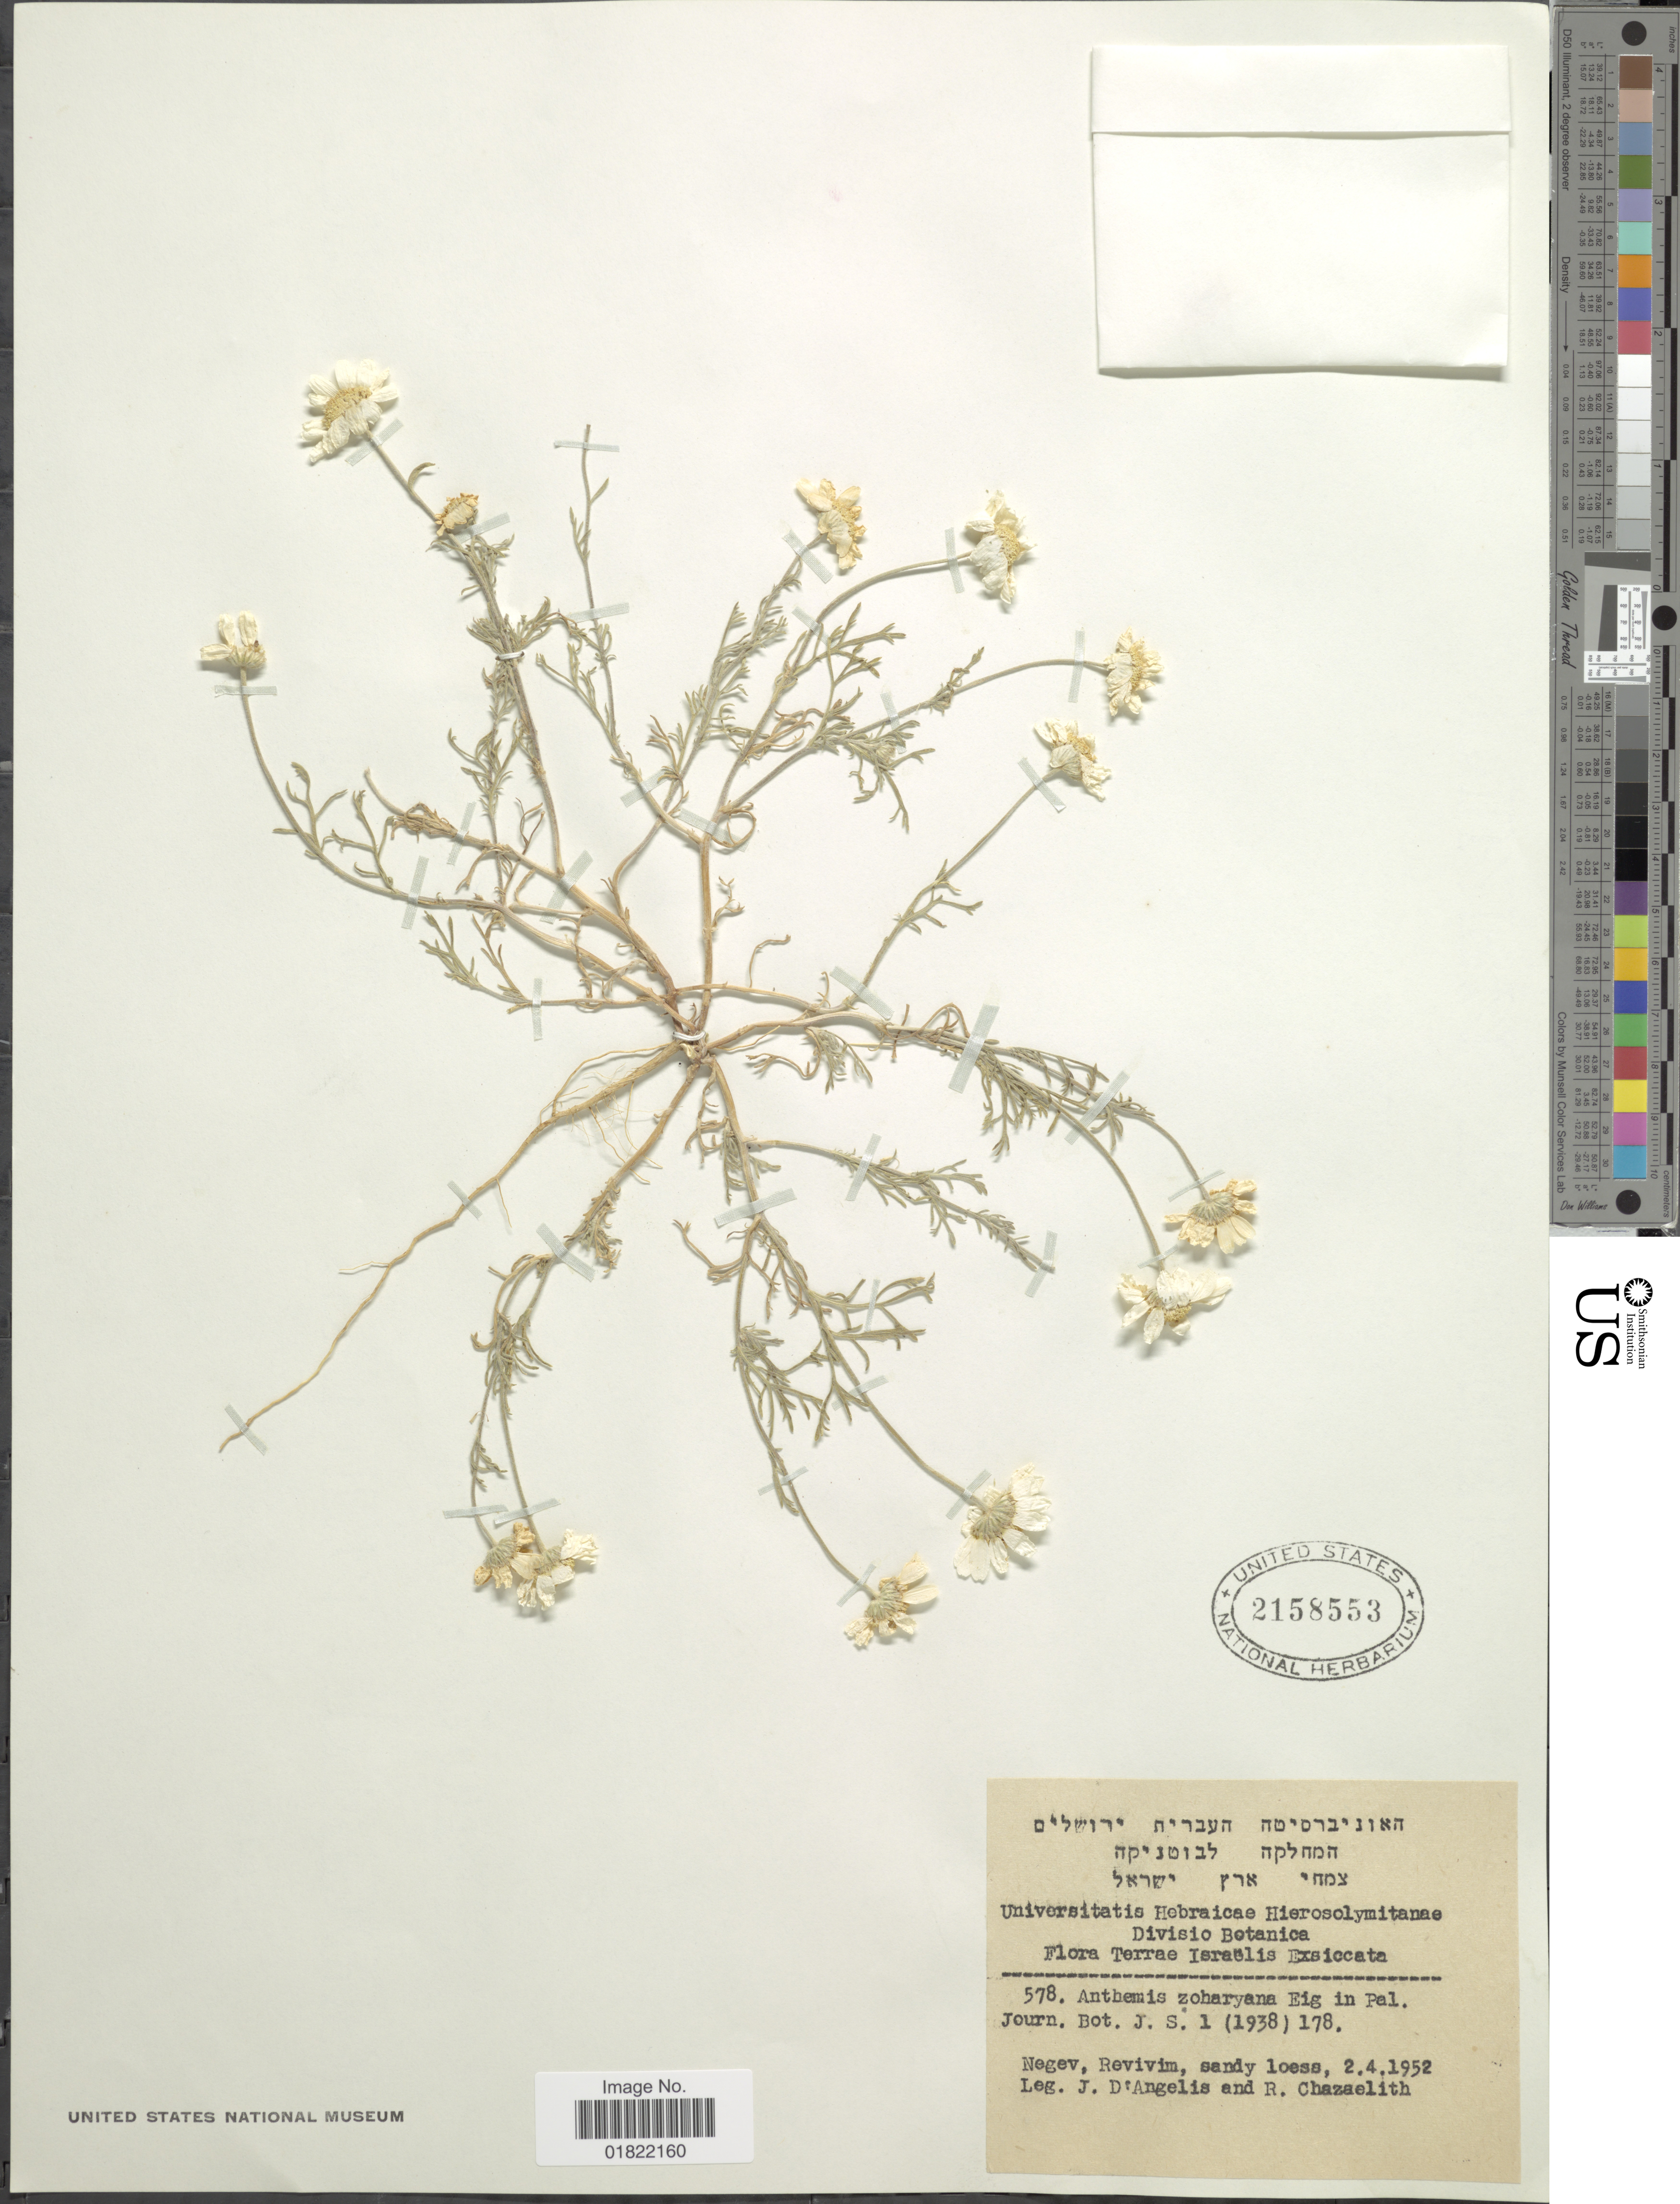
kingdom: Plantae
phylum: Tracheophyta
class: Magnoliopsida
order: Asterales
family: Asteraceae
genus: Anthemis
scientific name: Anthemis zoharyana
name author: Eig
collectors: J. D'angelis & R. Chazaelith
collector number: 578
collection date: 1952-04-02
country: Israel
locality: Negev, Revivim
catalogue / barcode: US 2158553